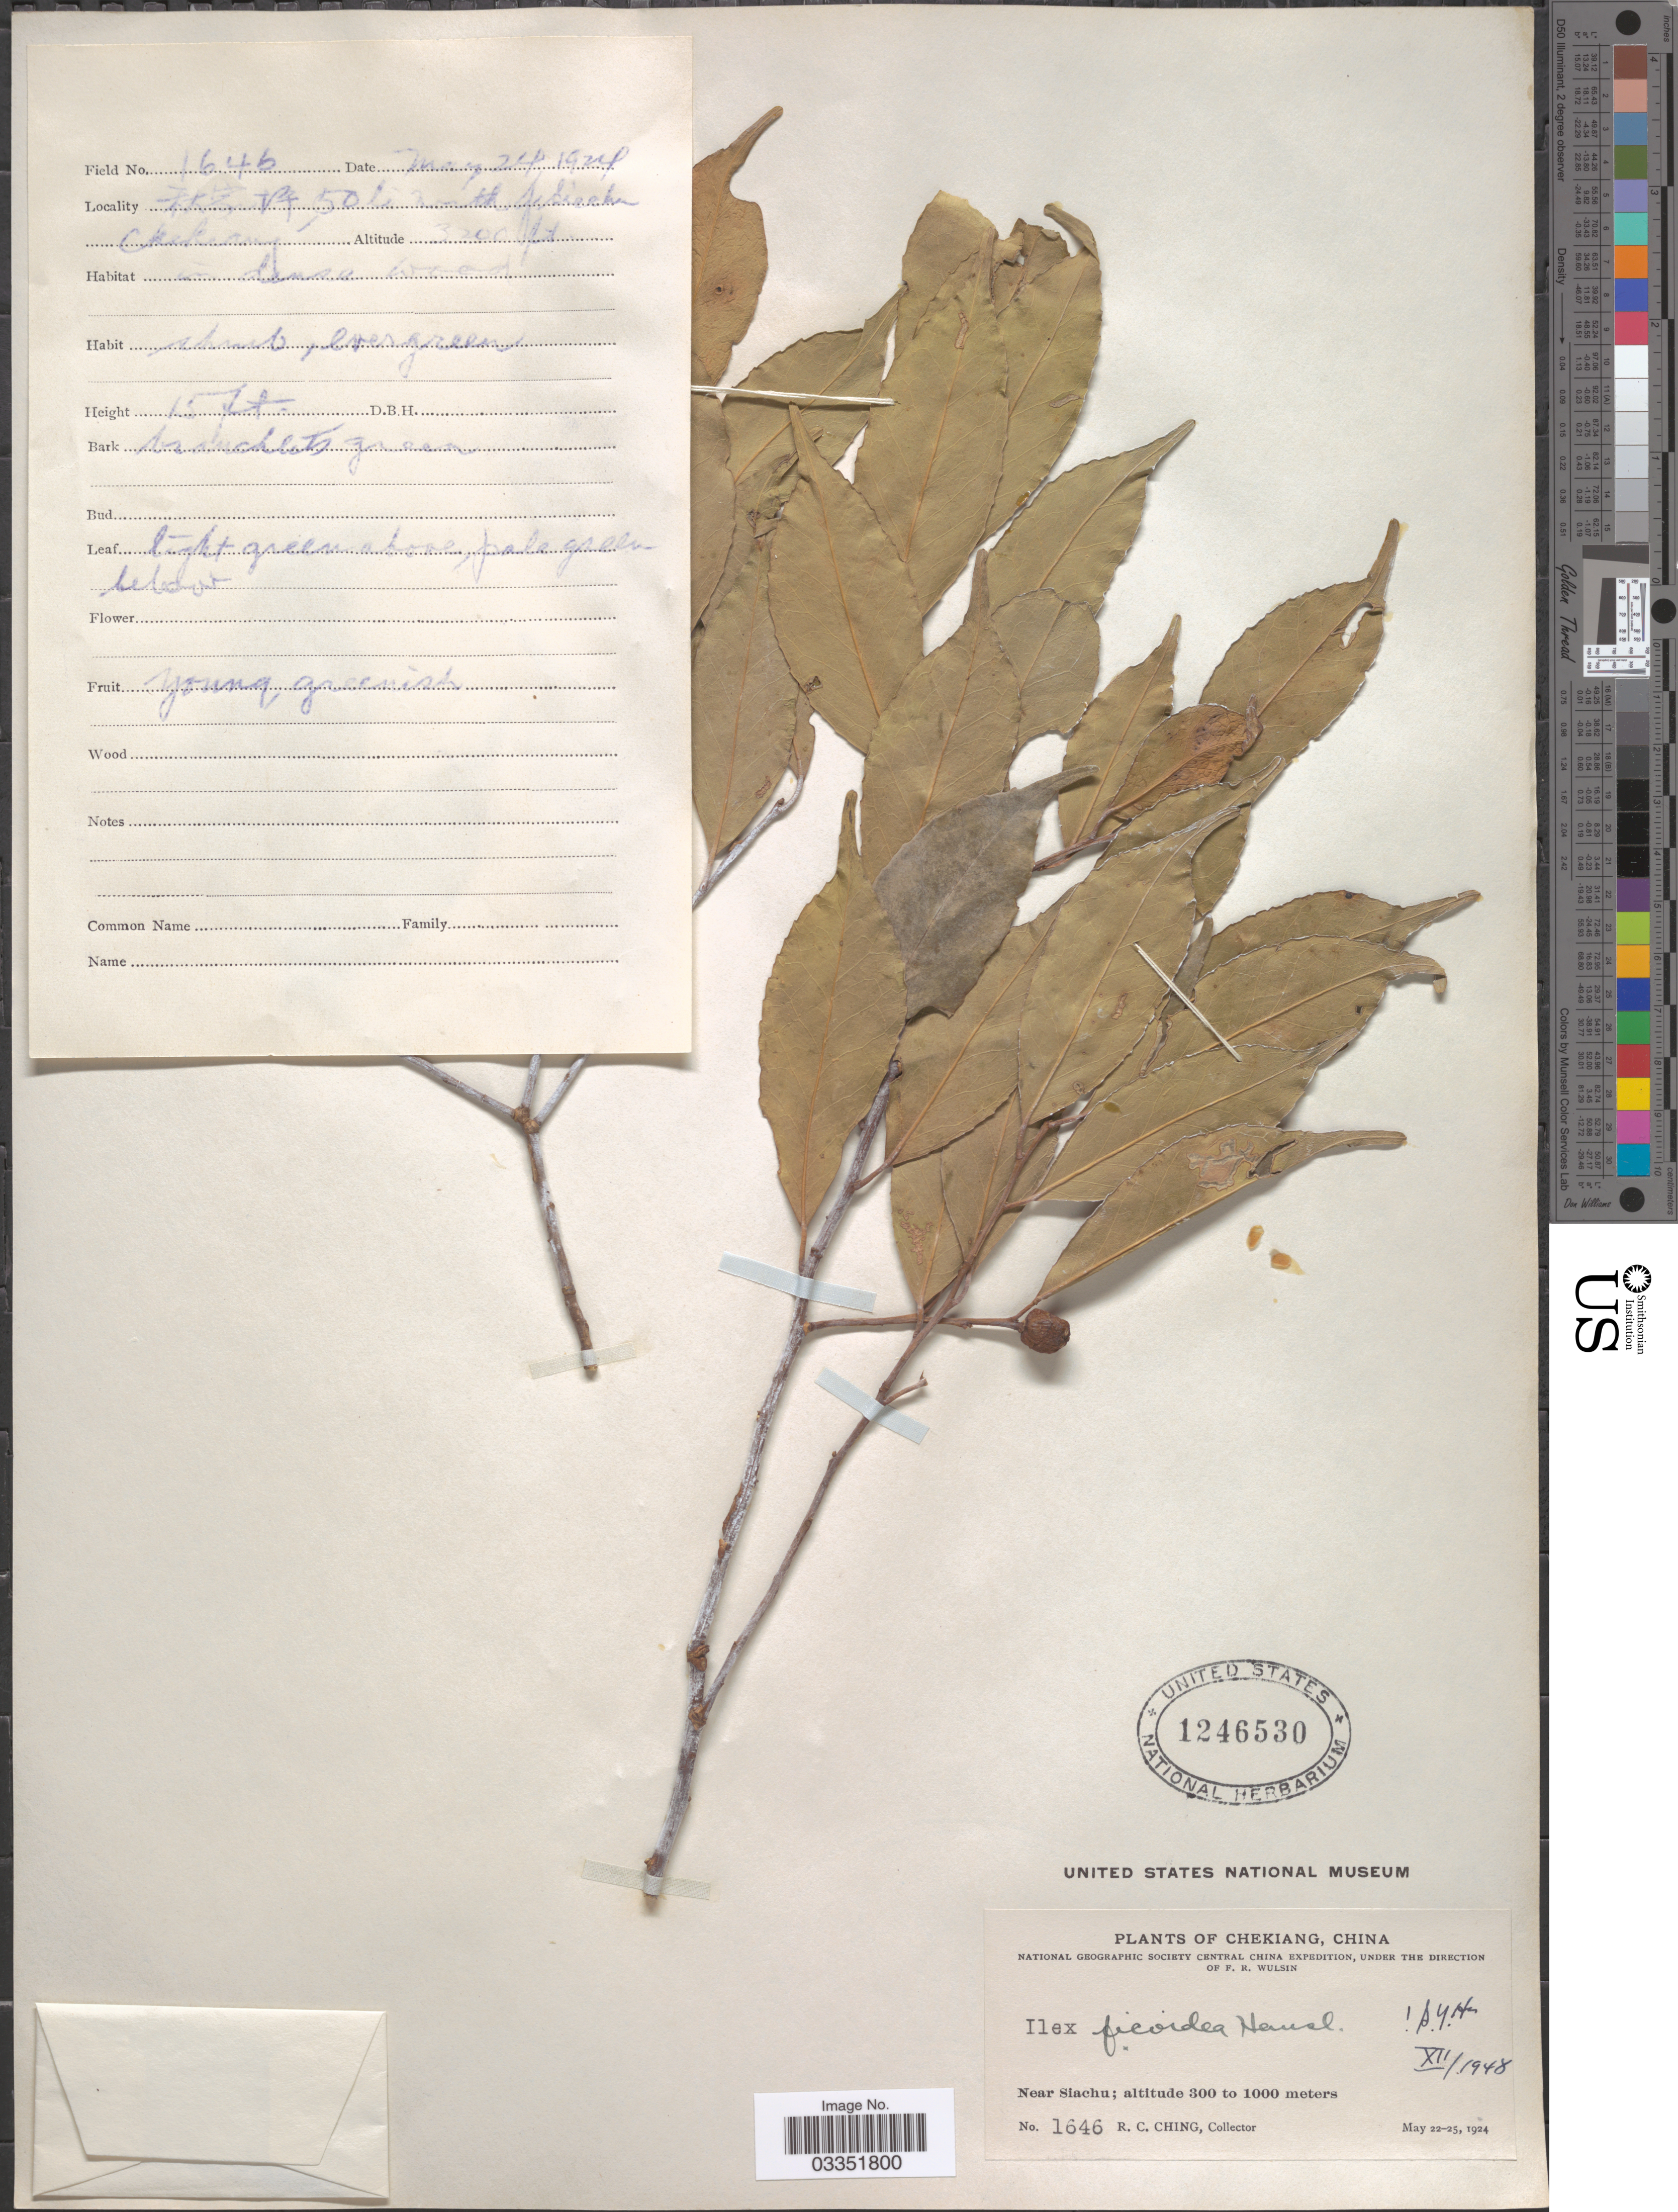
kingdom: Plantae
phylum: Tracheophyta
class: Magnoliopsida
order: Aquifoliales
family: Aquifoliaceae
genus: Ilex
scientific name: Ilex ficoidea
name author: Hemsl.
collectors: R. C. Ching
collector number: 1646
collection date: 1924-05-24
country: China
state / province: Zhejiang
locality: X, 50 li north Siachu. Chekiang. Near Siachu.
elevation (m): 975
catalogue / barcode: US 1246530